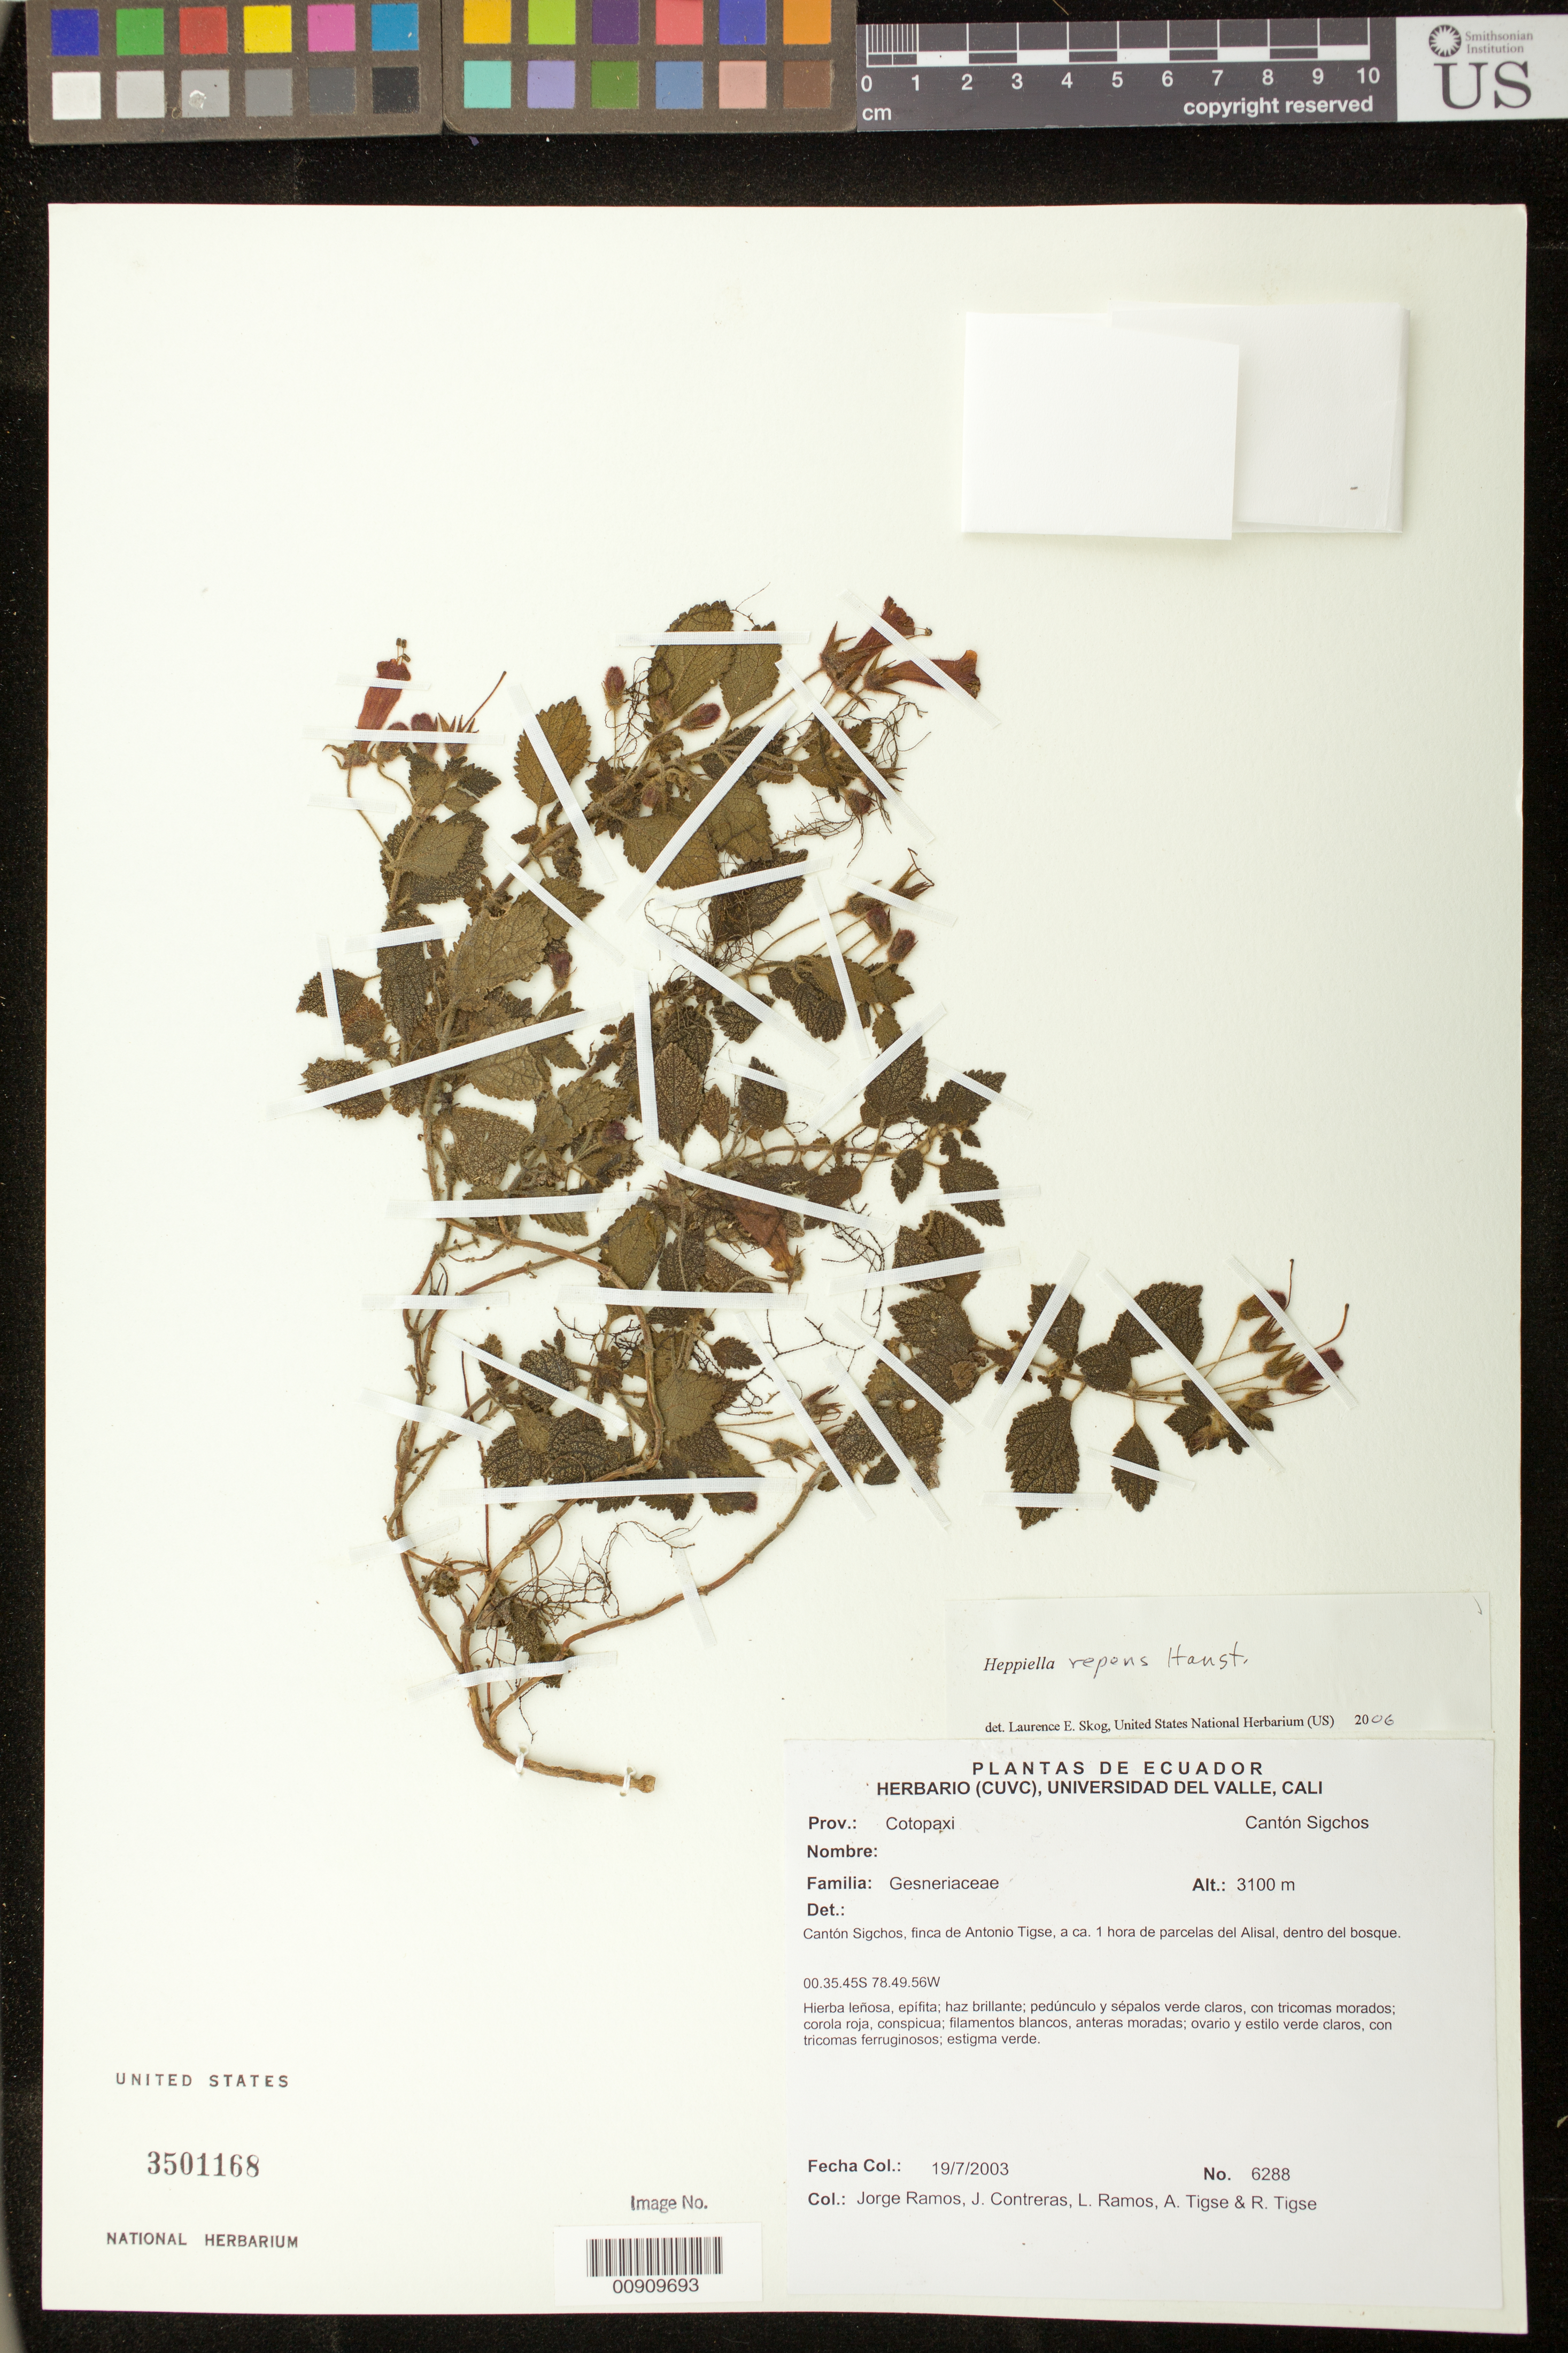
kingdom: Plantae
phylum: Tracheophyta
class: Magnoliopsida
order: Lamiales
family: Gesneriaceae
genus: Heppiella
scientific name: Heppiella repens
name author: Hanst.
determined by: Skog, Laurence E.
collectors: J. Ramos, J. Contreras, L. Ramos, A. Tigse & R. Tigse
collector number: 6288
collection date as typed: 19 Jul 2003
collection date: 2003-07-19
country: Ecuador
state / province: Cotopaxi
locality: Cantón Sigchos, finca de Antonio Tigse, a ca. 1 hora de parcelas del Alisai, dentro del bosque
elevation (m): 3100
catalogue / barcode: US 3501168